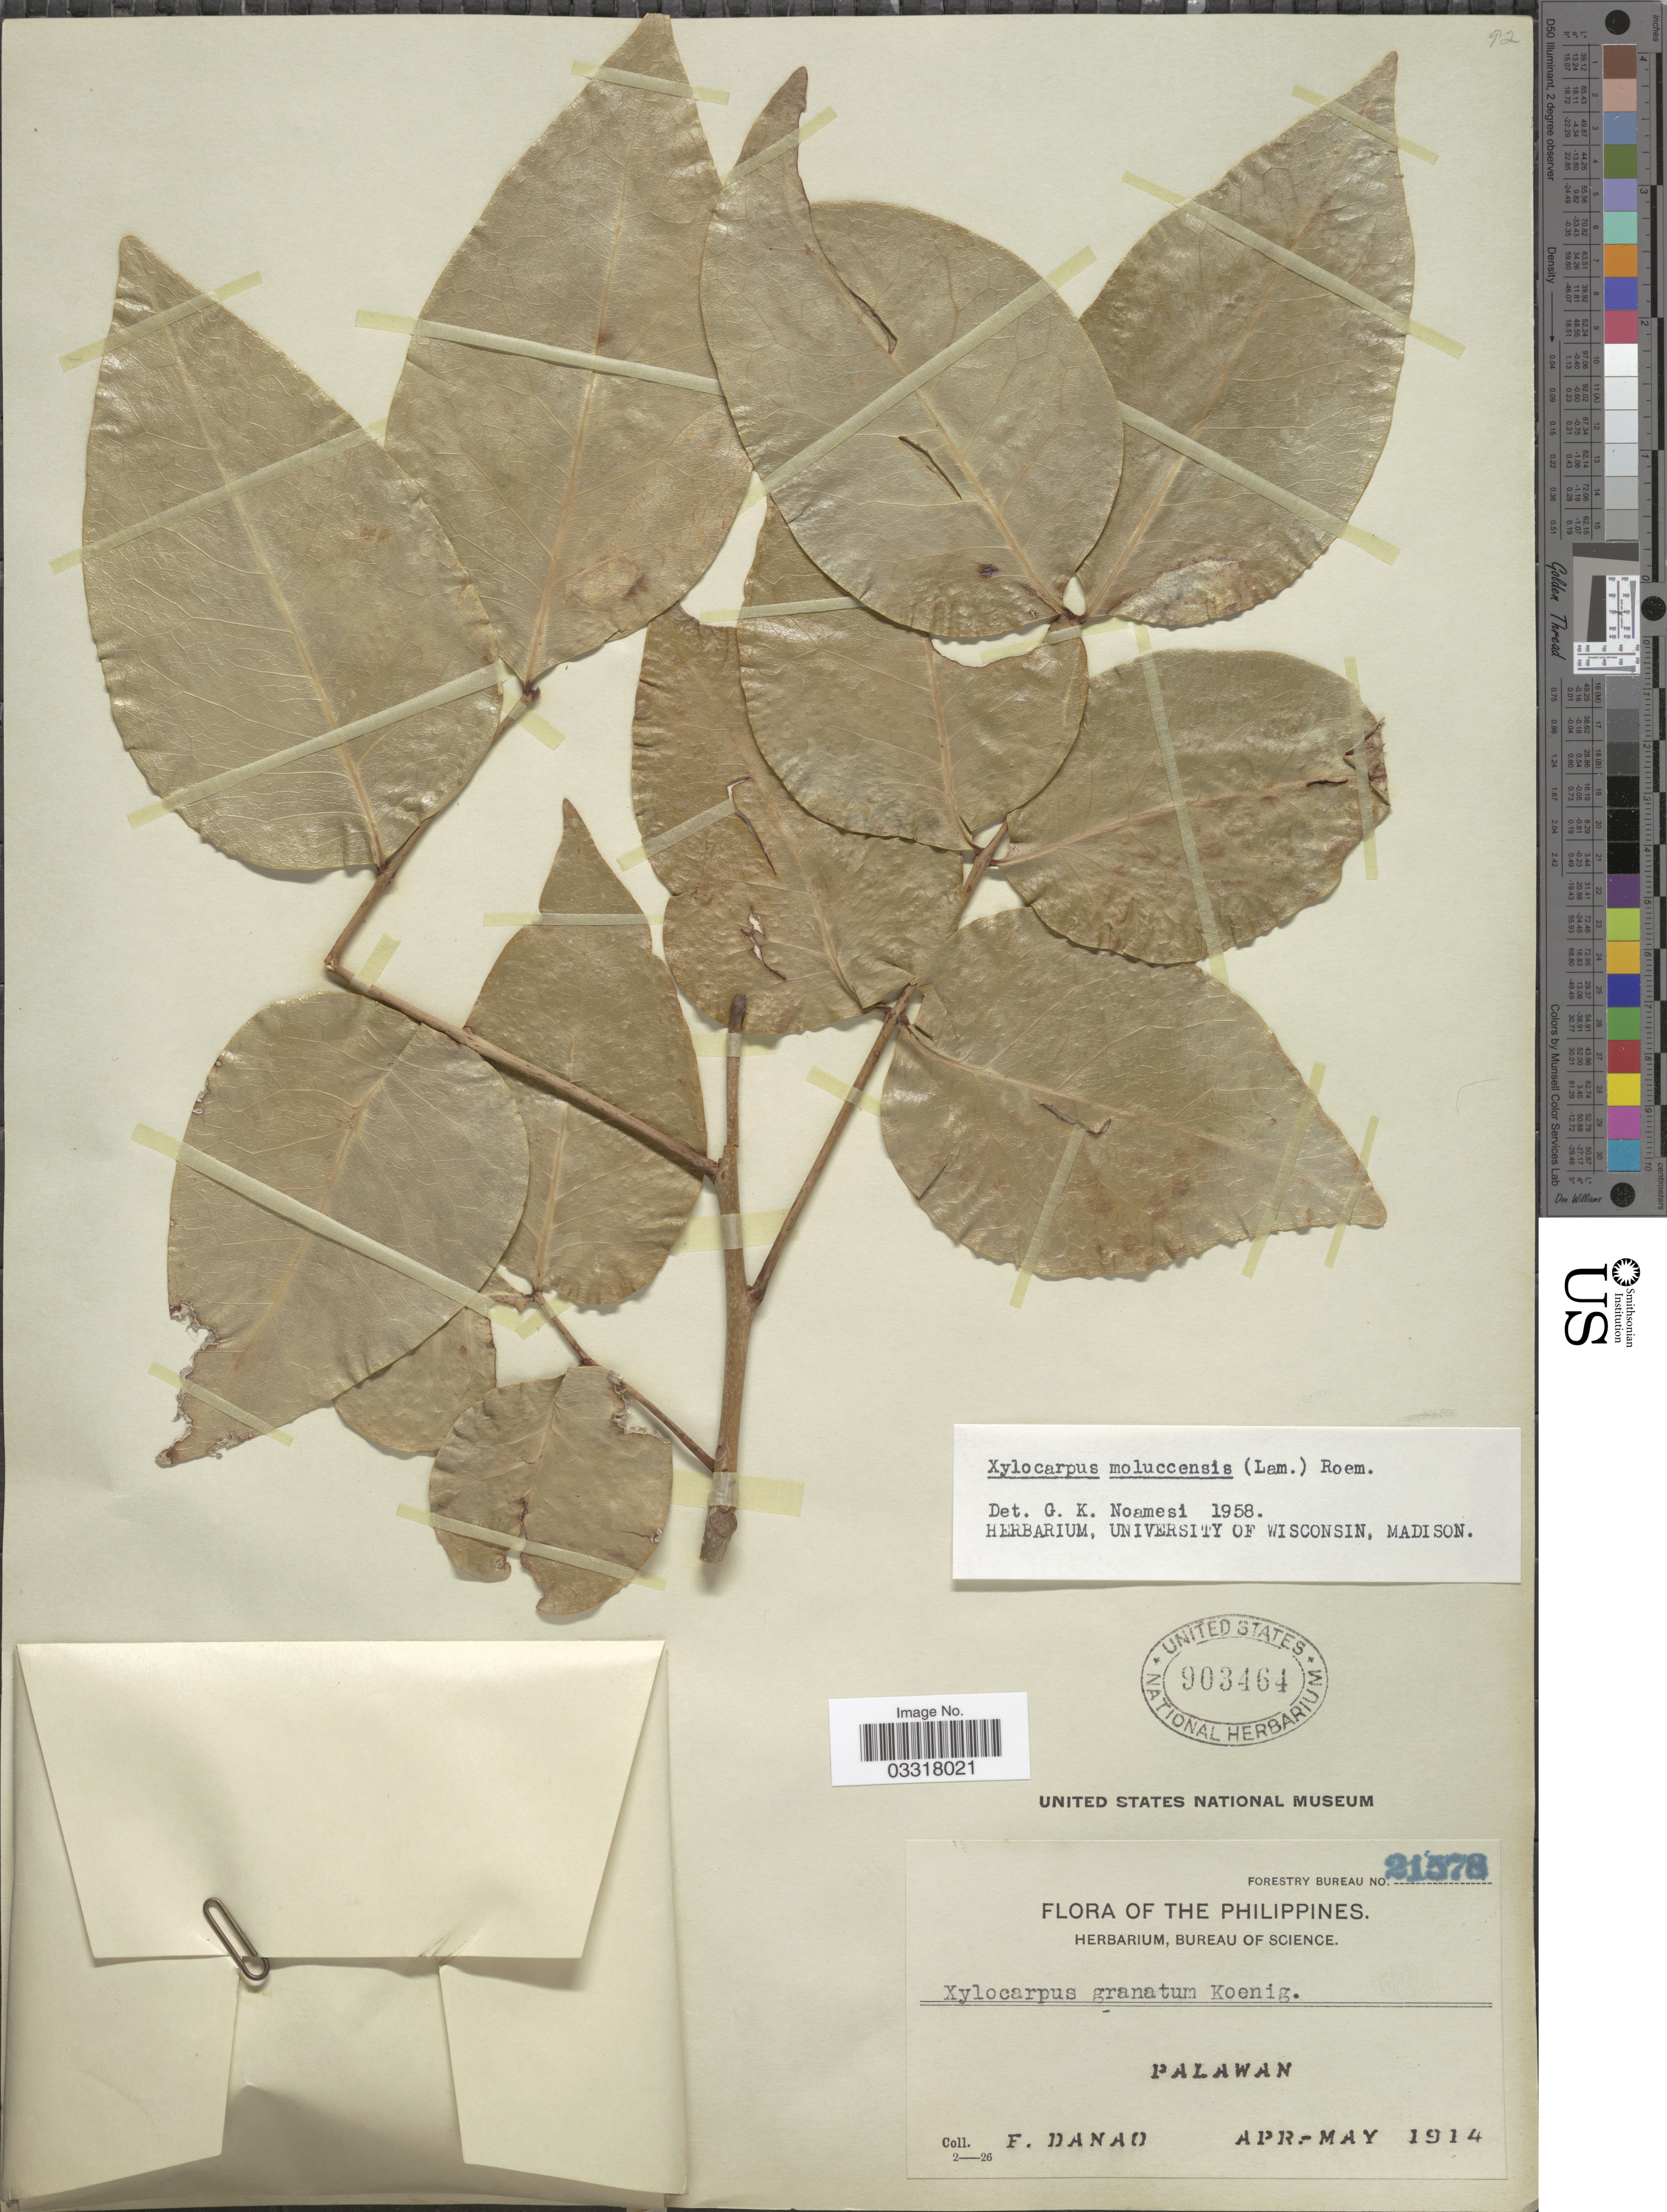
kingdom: Plantae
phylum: Tracheophyta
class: Magnoliopsida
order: Sapindales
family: Meliaceae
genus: Xylocarpus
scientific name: Xylocarpus moluccensis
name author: (Lam.) M. Roem.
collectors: F. Danao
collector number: Forestry Bureau 21578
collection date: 1914-04/1914-05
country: Philippines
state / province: Mimaropa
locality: Palawan.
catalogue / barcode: US 903464